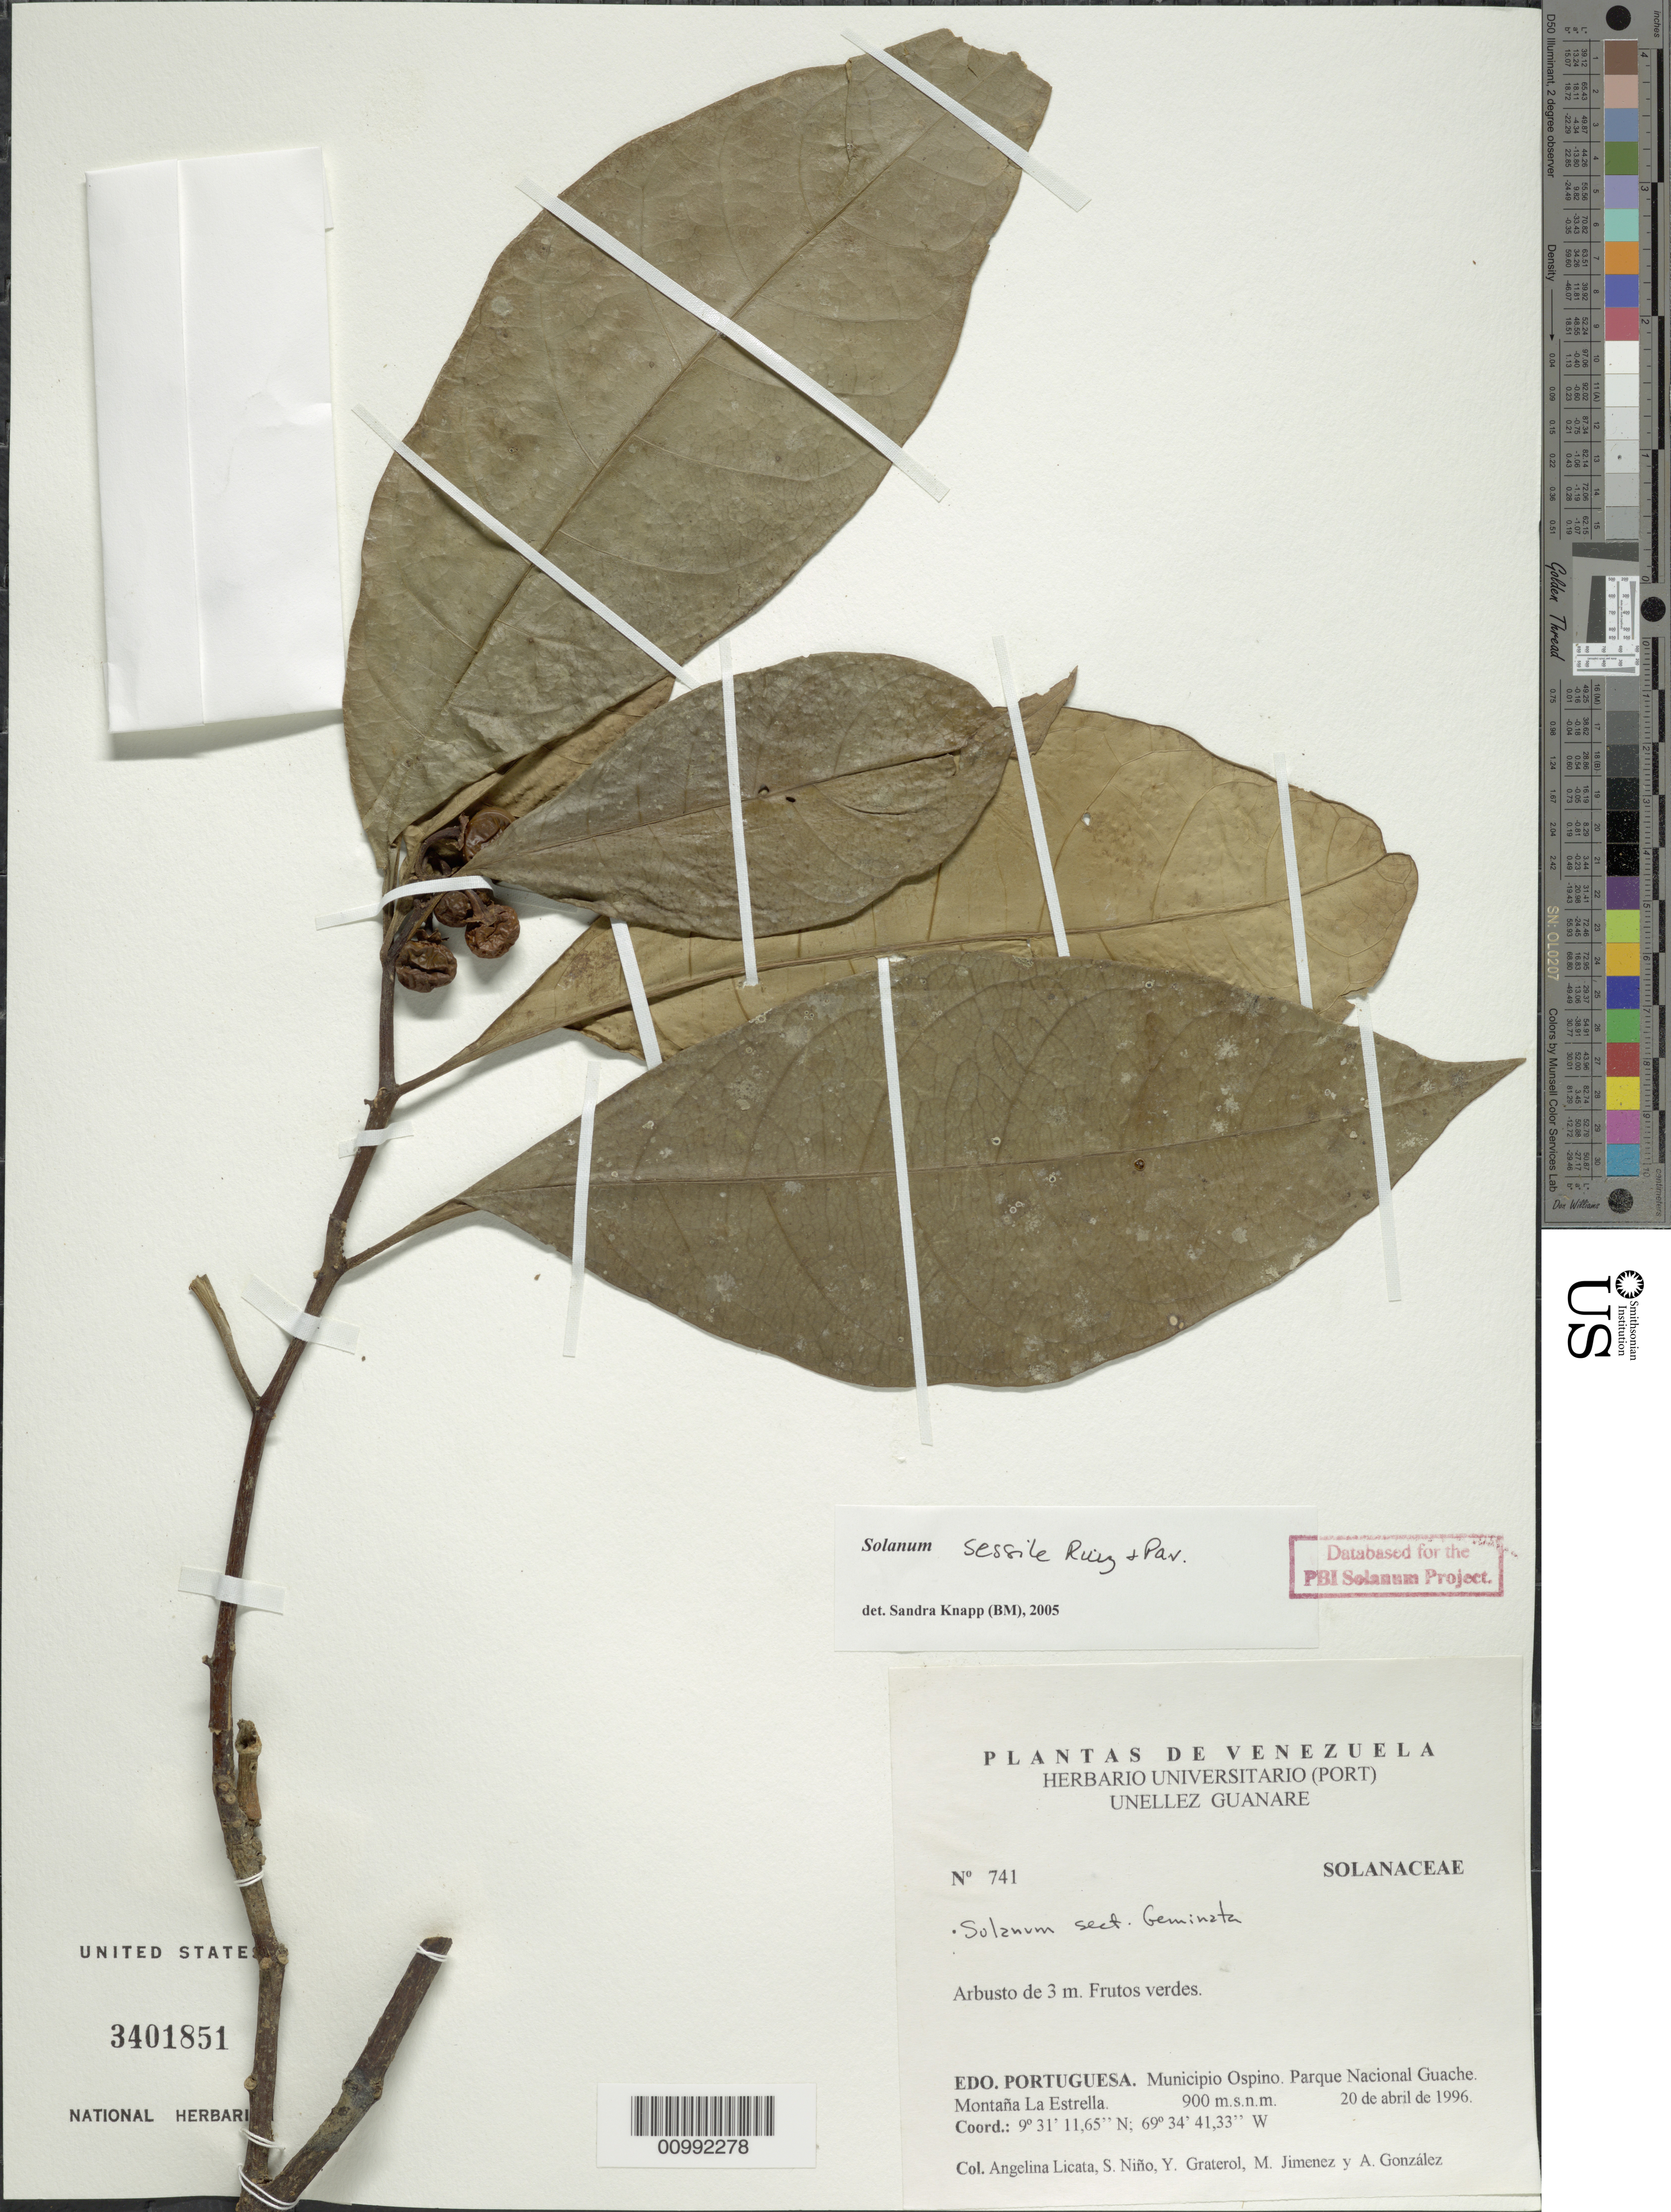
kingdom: Plantae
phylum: Tracheophyta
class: Magnoliopsida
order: Solanales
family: Solanaceae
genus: Solanum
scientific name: Solanum sessile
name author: Ruiz & Pav.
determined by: Knapp, S. D.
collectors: A. Licata, S. M. Niño, Y. Graterol, M. Jimenez & A. C. González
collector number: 741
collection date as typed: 20 Apr 1996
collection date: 1996-04-20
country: Venezuela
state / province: Portuguesa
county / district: Ospino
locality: Parque Nacional Guache. Montaña La Estrella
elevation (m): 900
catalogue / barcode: US 3401851